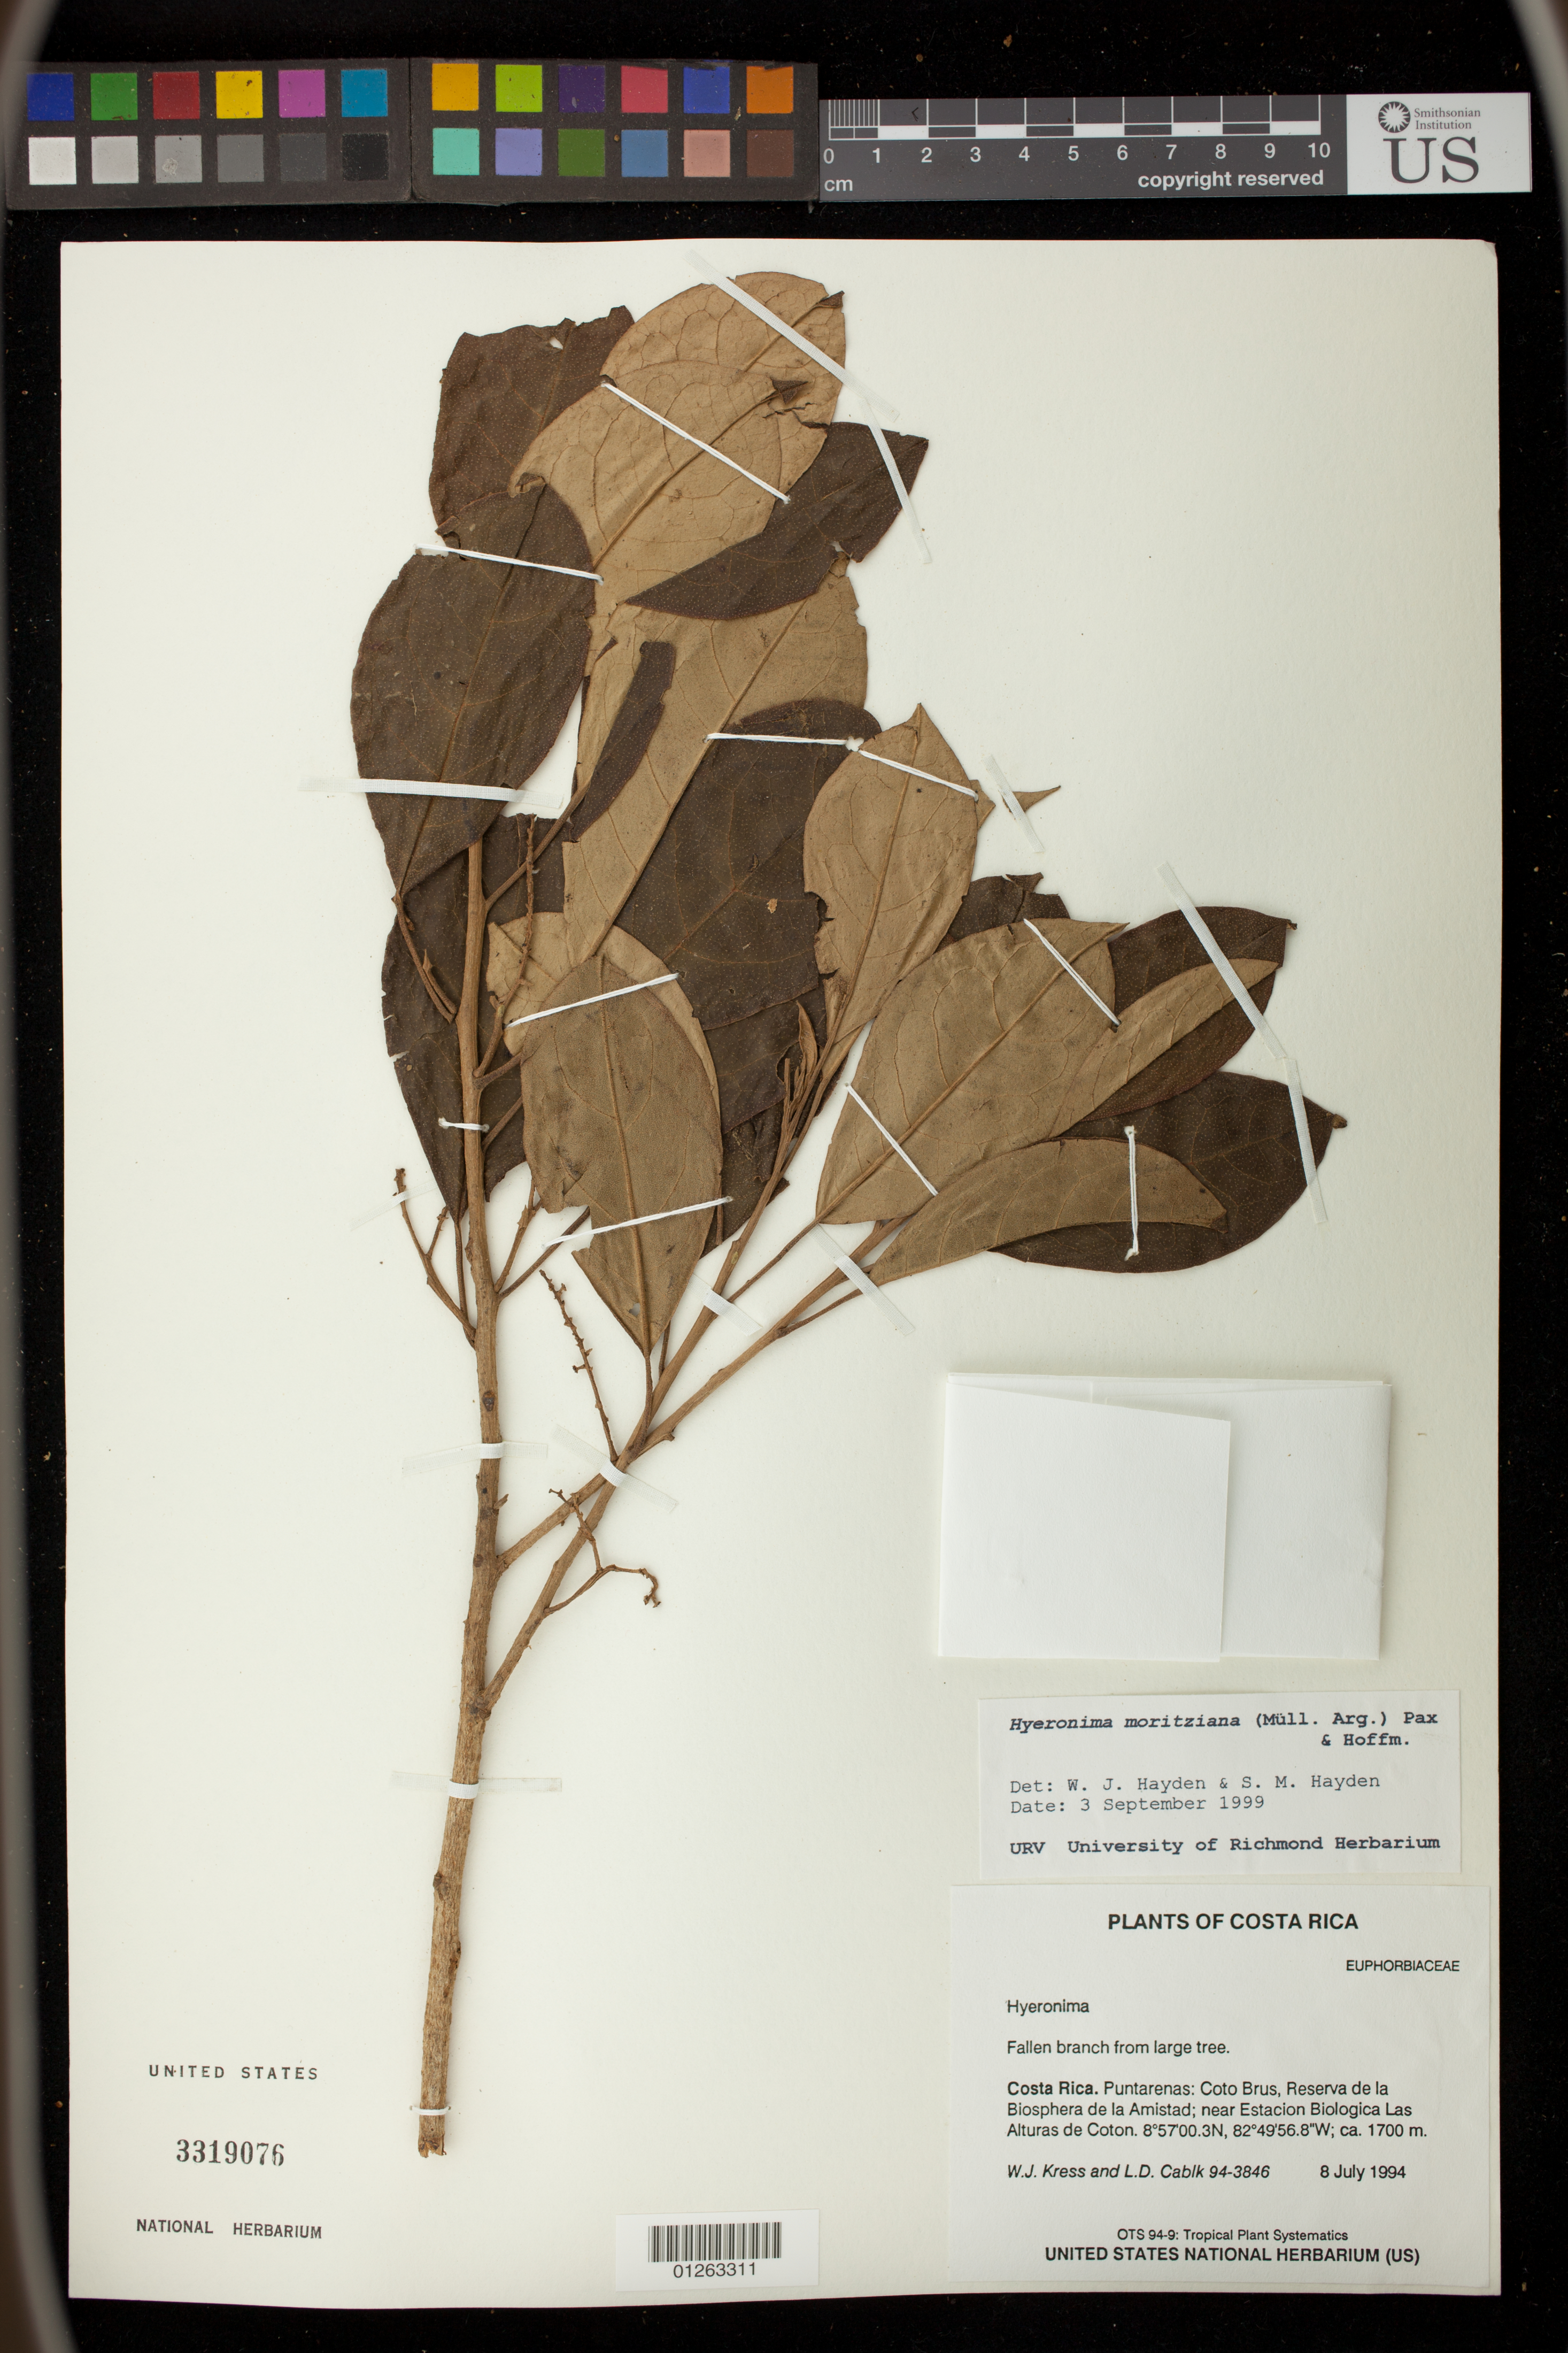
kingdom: Plantae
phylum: Tracheophyta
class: Magnoliopsida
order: Malpighiales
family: Phyllanthaceae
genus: Hieronyma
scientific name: Hieronyma moritziana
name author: (Müll. Arg.) Pax ex K. Hoffm.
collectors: W. J. Kress & L. Cablk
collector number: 94-3846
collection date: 1994-07-08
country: Costa Rica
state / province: Puntarenas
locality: Coto Brus, Reserva de la Biosphera de la Amistad; near Estacion Biologica Las Alturas de Coton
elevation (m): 1700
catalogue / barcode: US 3319076